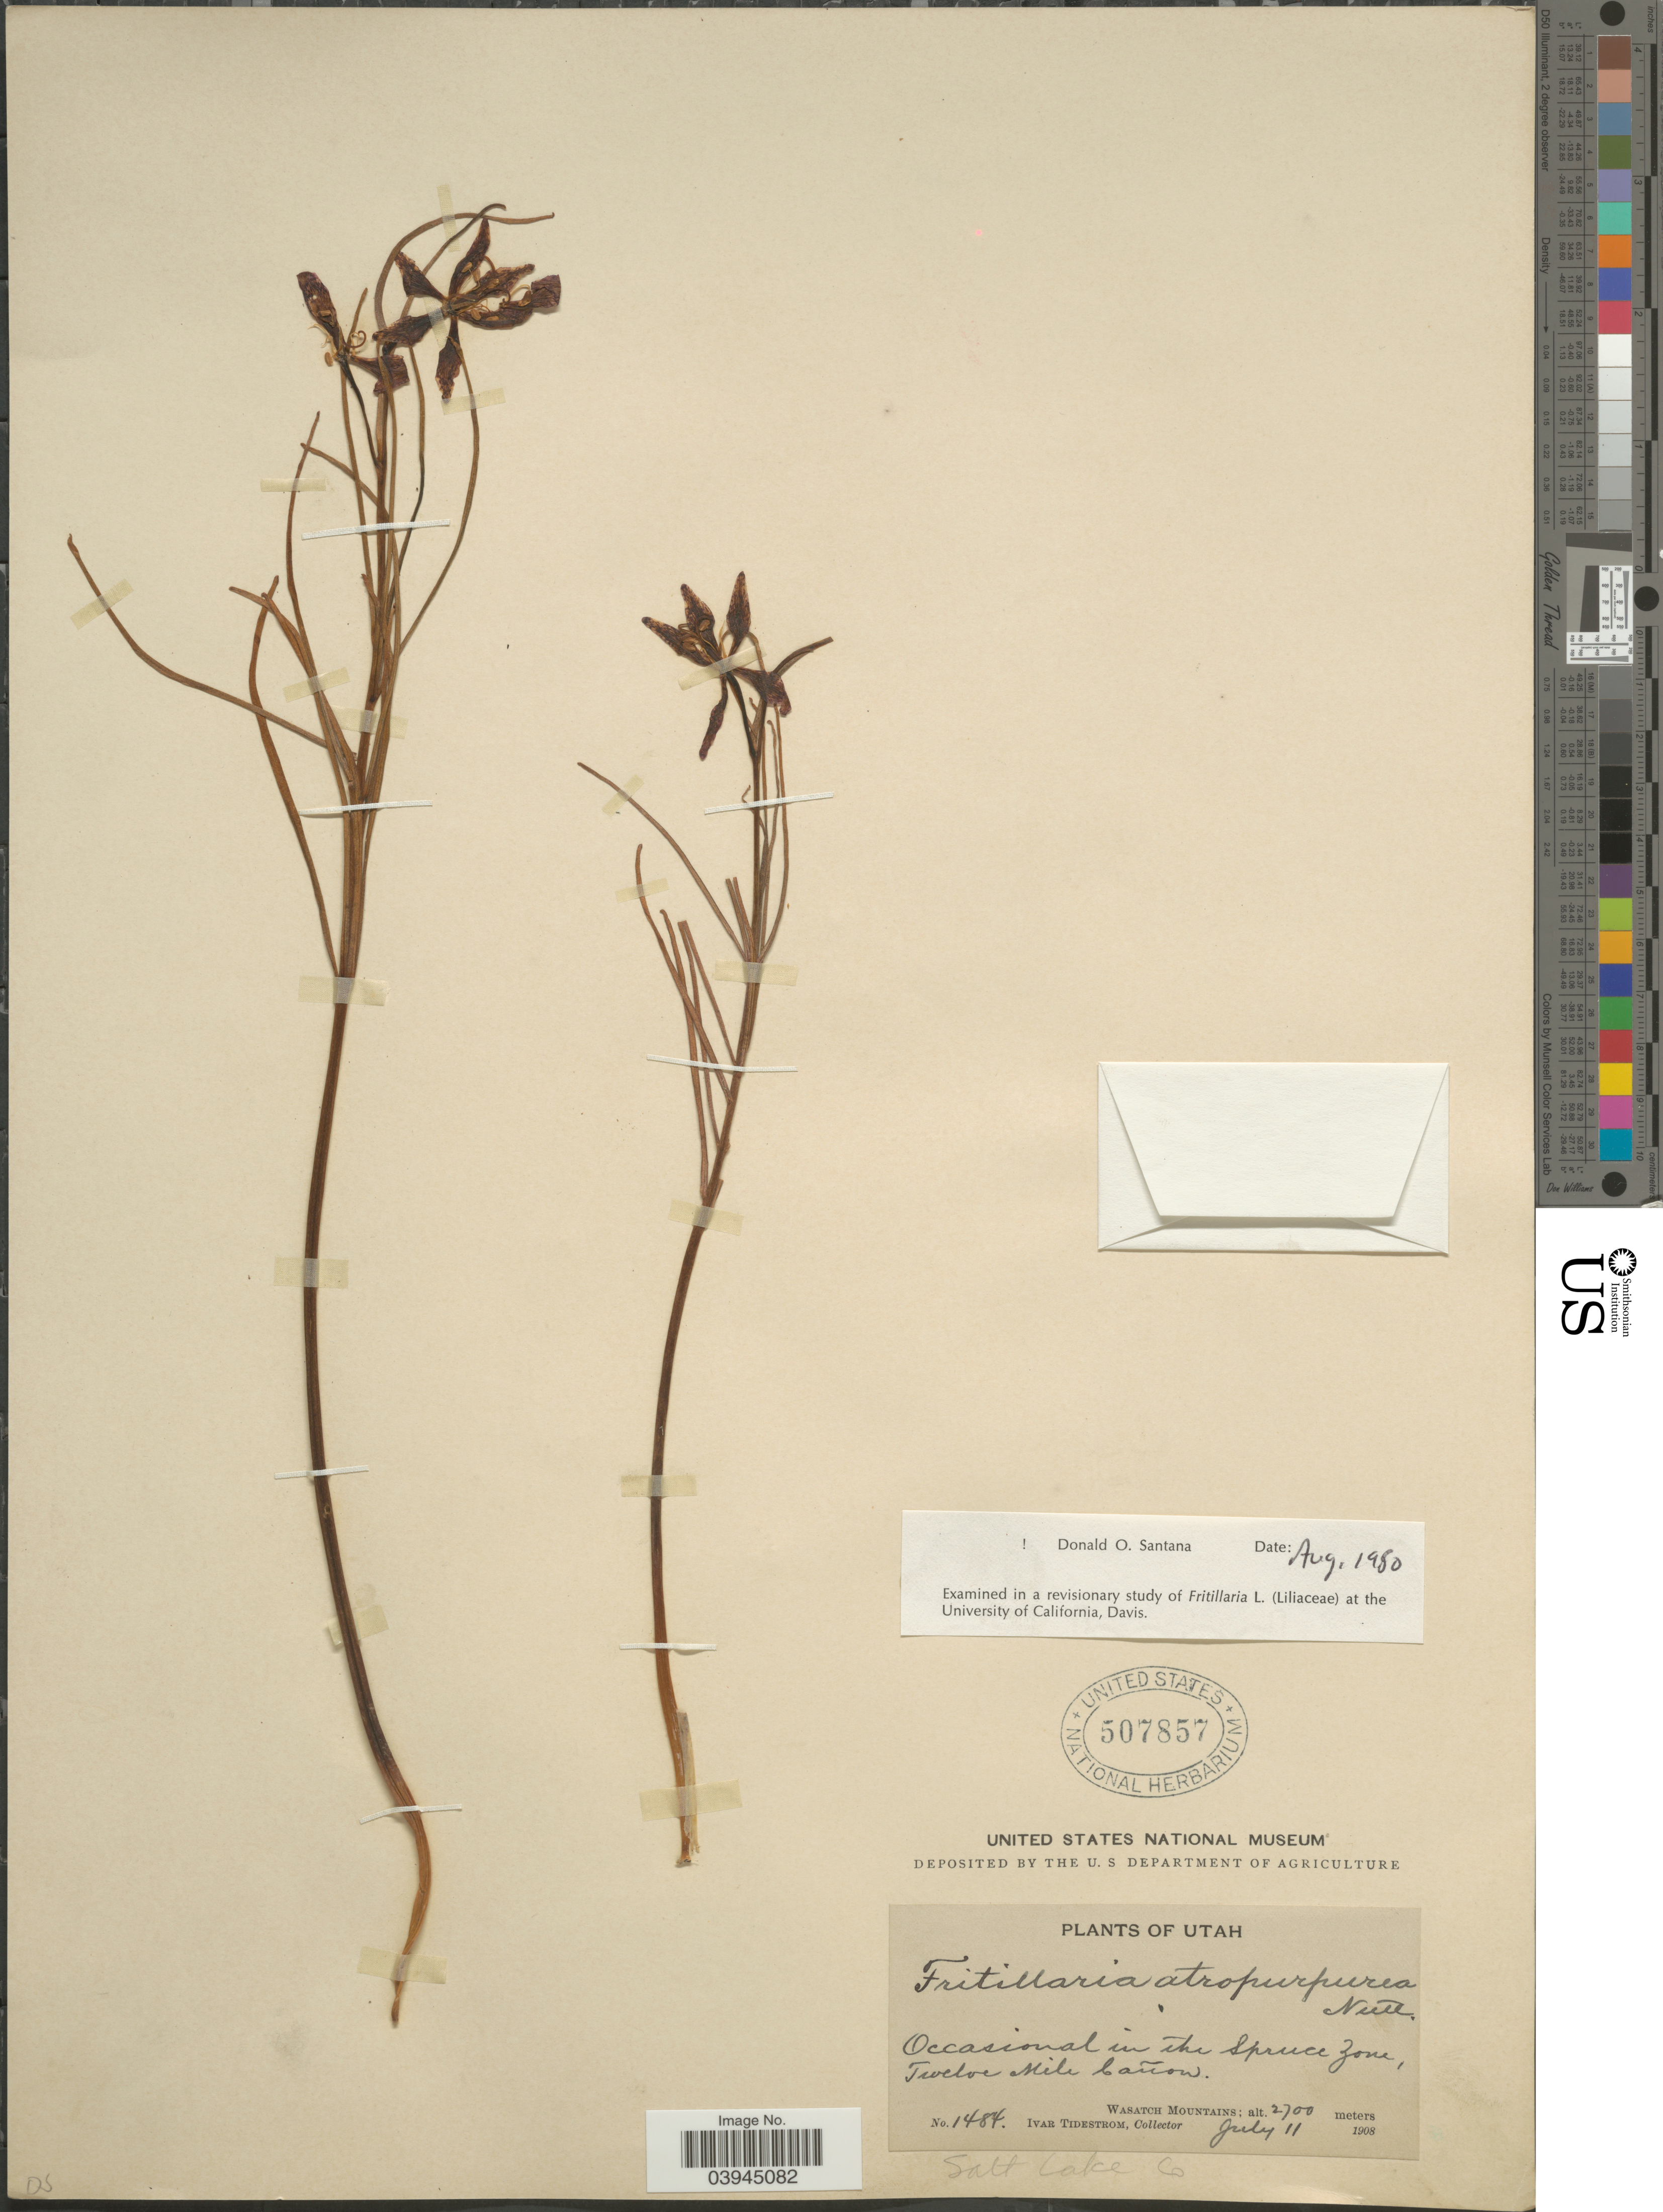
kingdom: Plantae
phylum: Tracheophyta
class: Liliopsida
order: Liliales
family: Liliaceae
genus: Fritillaria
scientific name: Fritillaria atropurpurea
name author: Nutt.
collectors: I. F. Tidestrom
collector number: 1484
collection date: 1908-07-11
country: United States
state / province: Utah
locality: In the Spruce Zone, Twelve Mile Cañon. Wasatch Mountains. Salt Lake Co.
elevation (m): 2700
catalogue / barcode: US 507857